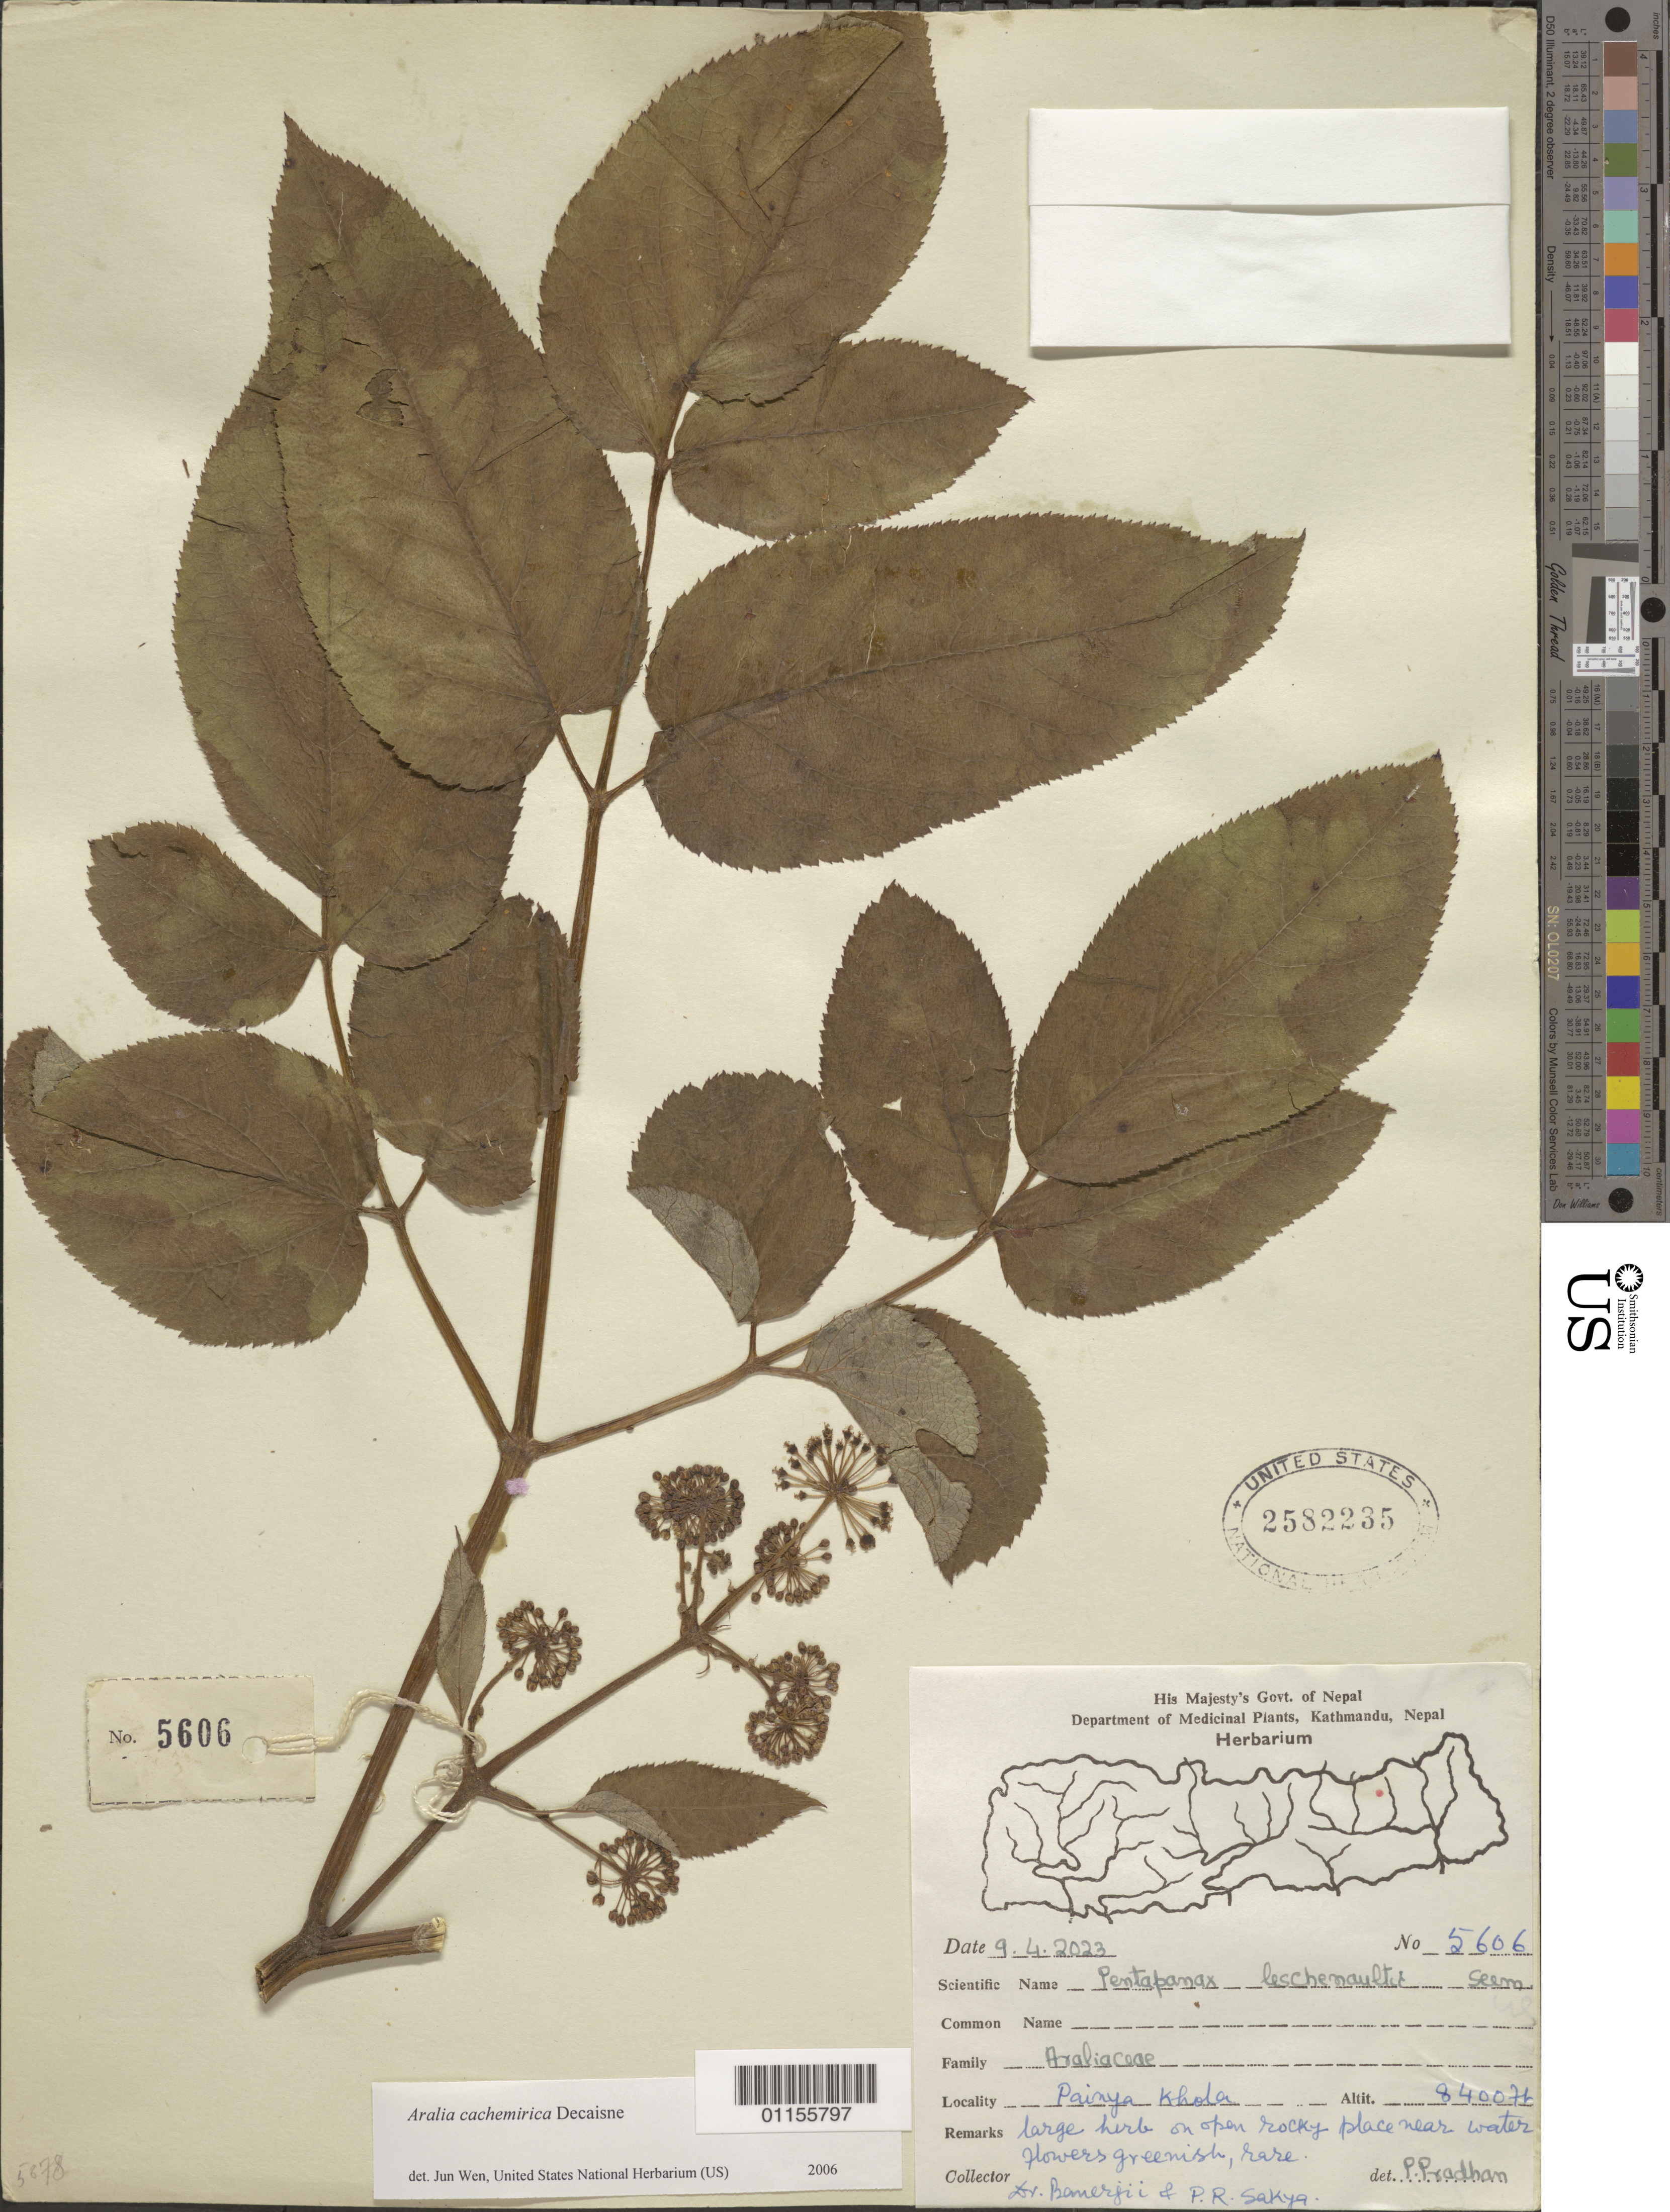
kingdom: Plantae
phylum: Tracheophyta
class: Magnoliopsida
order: Apiales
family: Araliaceae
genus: Aralia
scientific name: Aralia cachemirica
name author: Decne.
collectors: -. Banerjee & P. Sakya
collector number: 5606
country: Nepal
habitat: Large herb on open rocky place. Rare.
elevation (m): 2560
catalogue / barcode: US 2582235